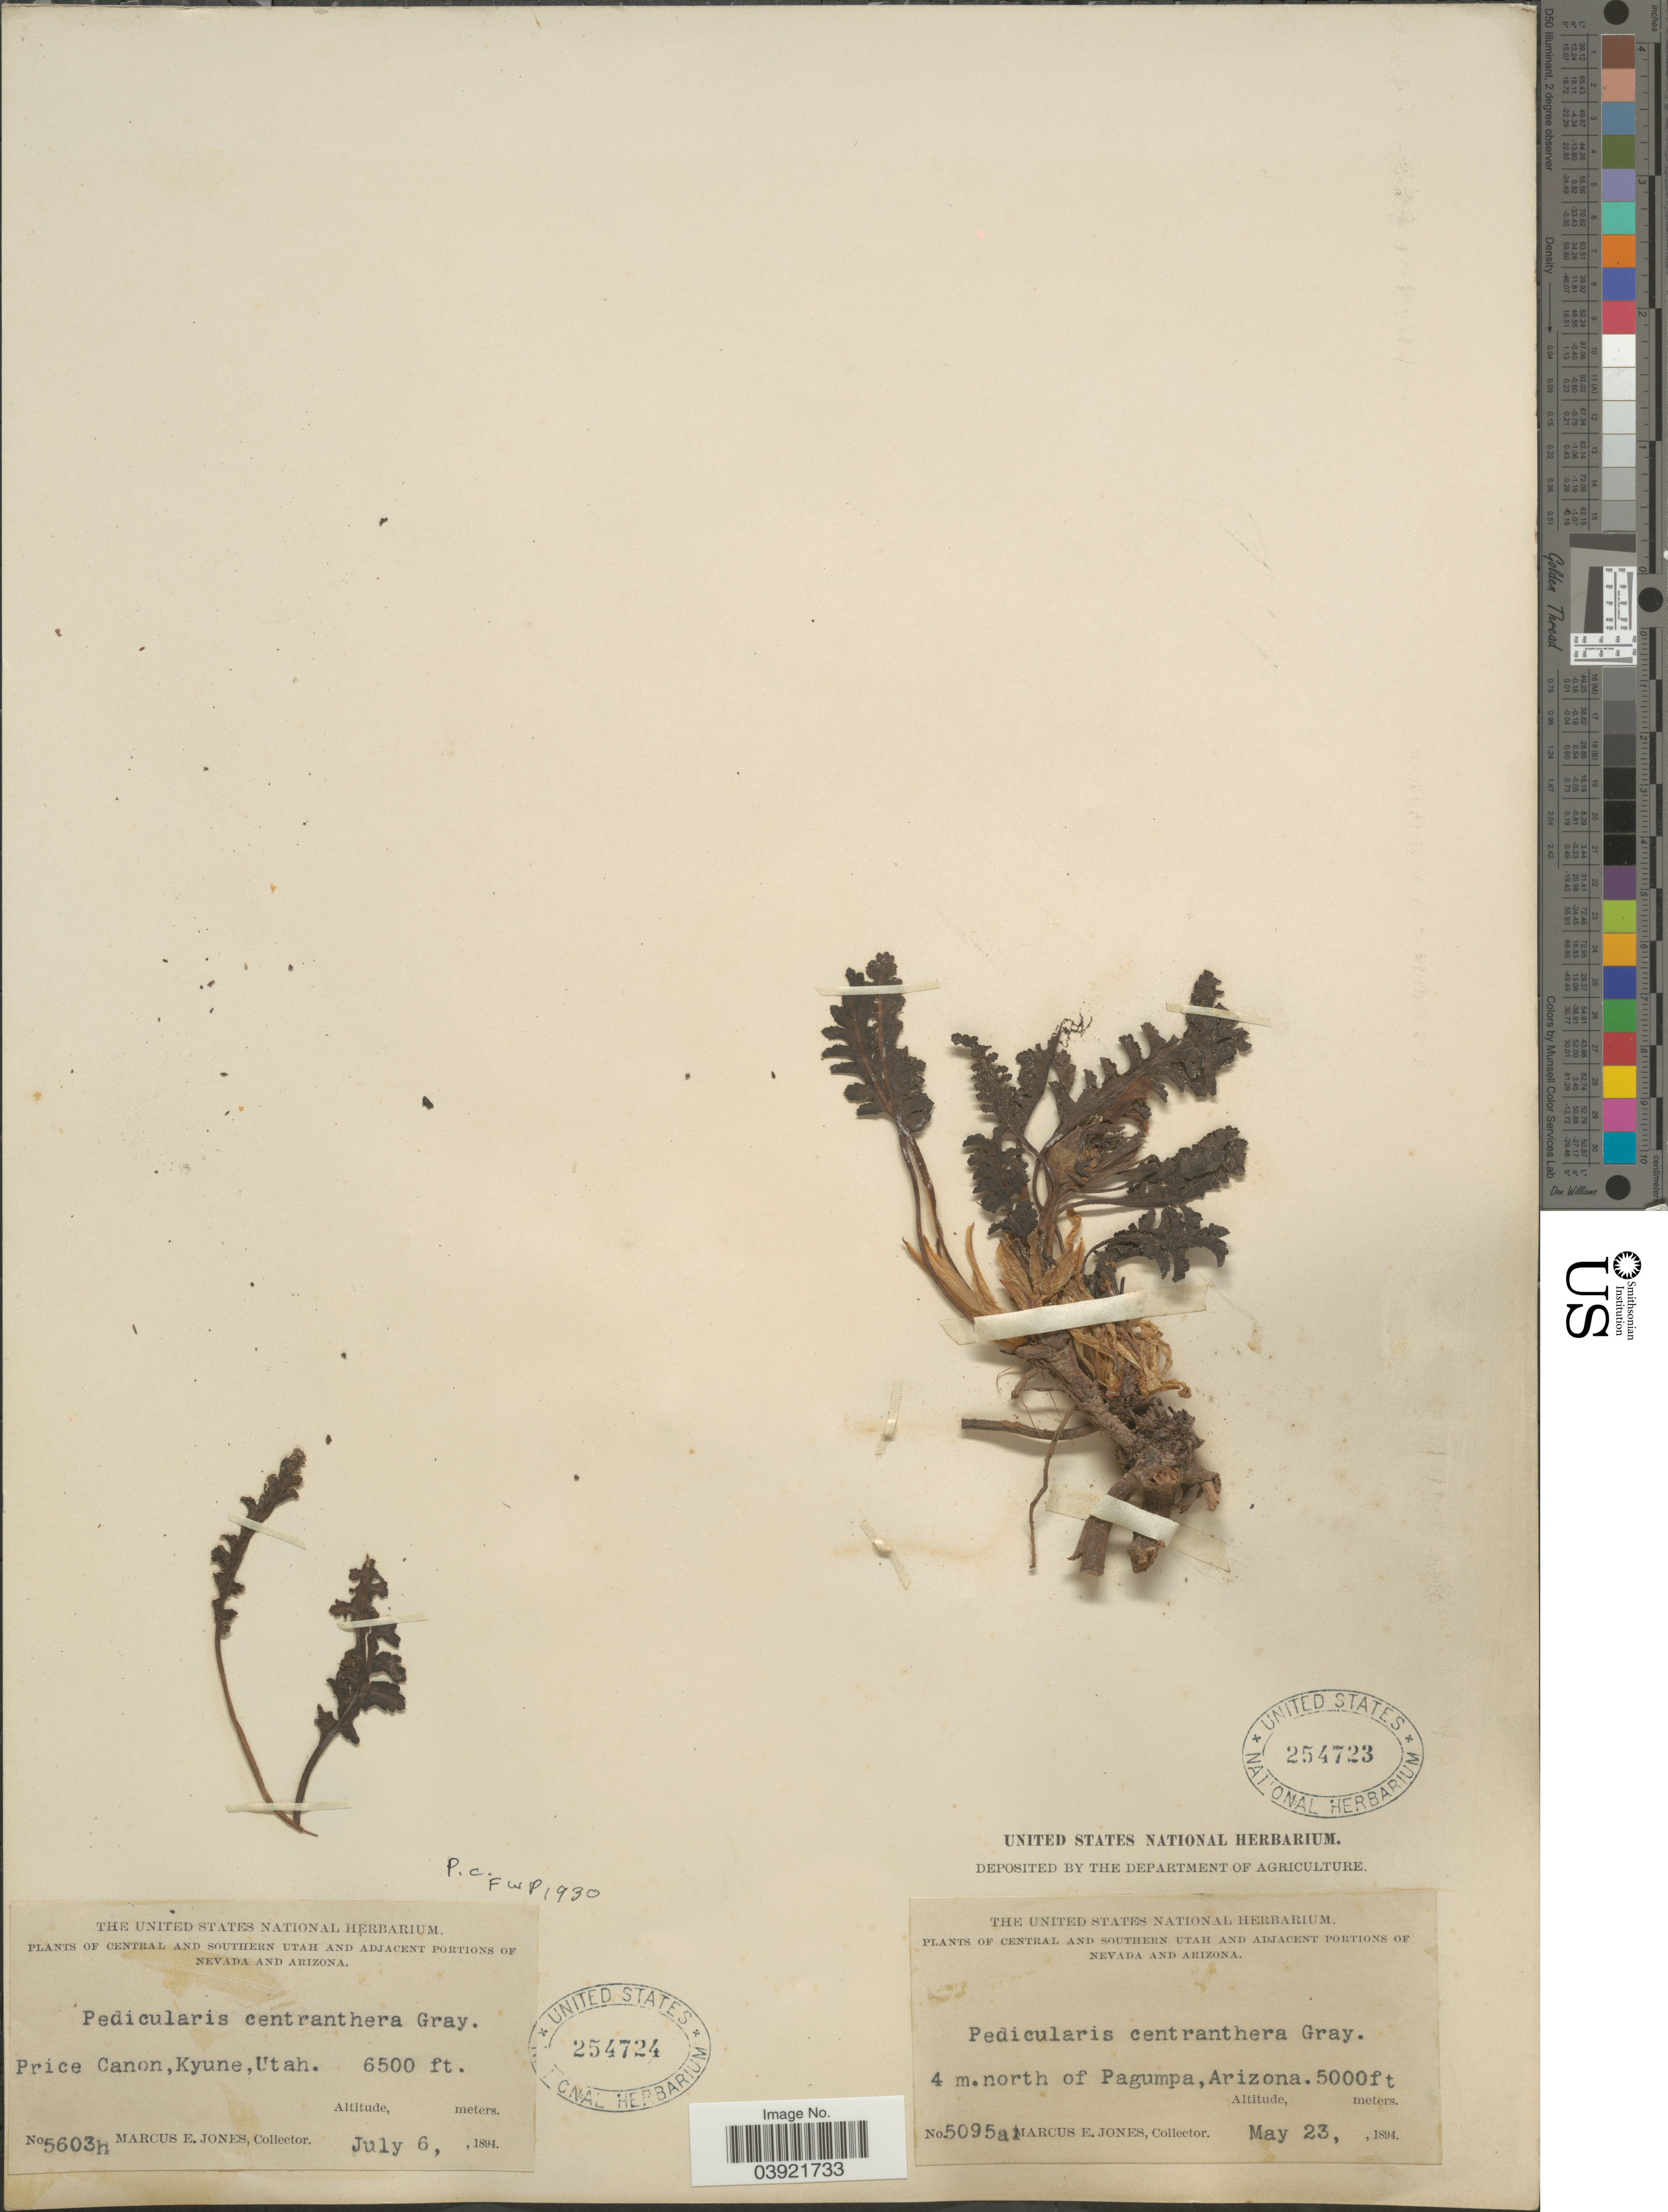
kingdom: Plantae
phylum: Tracheophyta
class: Magnoliopsida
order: Lamiales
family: Orobanchaceae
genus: Pedicularis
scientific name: Pedicularis centranthera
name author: A. Gray in Emory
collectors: M. E. Jones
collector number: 5095al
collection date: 1894-05-23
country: United States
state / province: Arizona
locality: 4 m.north of Pagumpa.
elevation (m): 1524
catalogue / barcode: US 254723-2